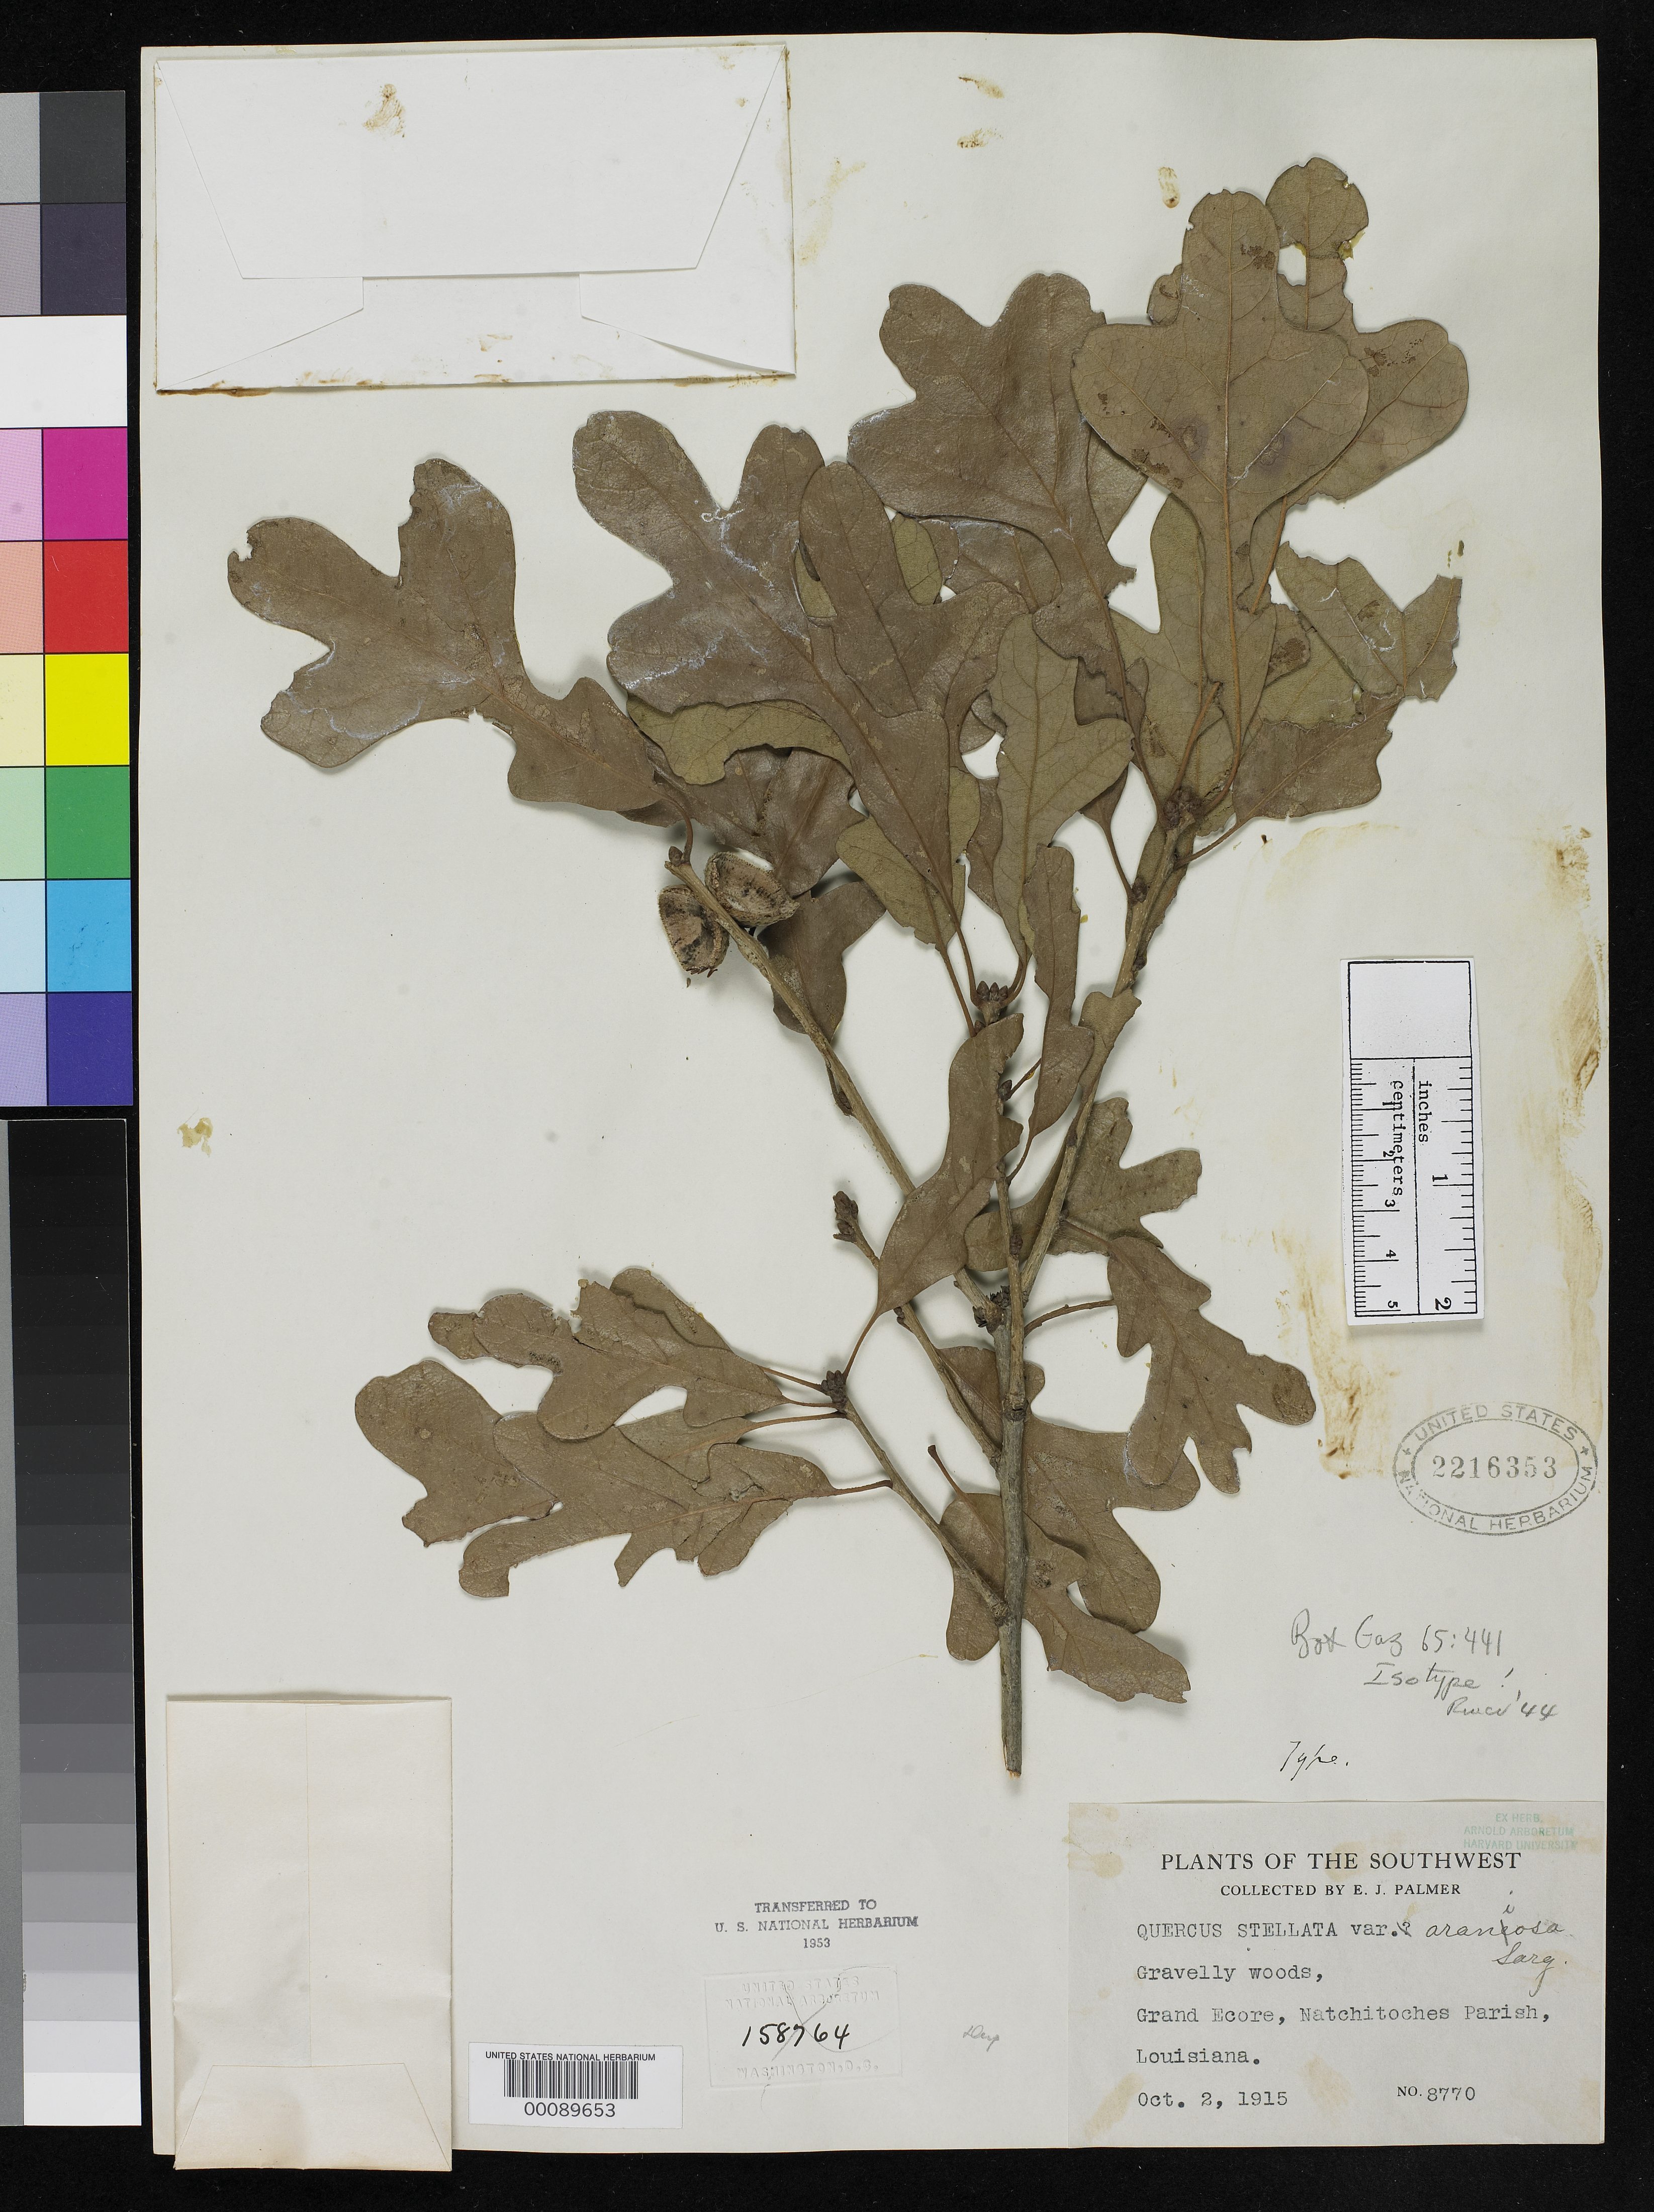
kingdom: Plantae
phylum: Tracheophyta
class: Magnoliopsida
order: Fagales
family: Fagaceae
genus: Quercus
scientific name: Quercus stellata var. araniosa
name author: Sarg.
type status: Type Collection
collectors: E. J. Palmer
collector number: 8770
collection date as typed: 02 Oct 1915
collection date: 1915-10-02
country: United States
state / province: Louisiana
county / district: Natchitoches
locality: Grand Ecore.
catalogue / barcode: US 2216353